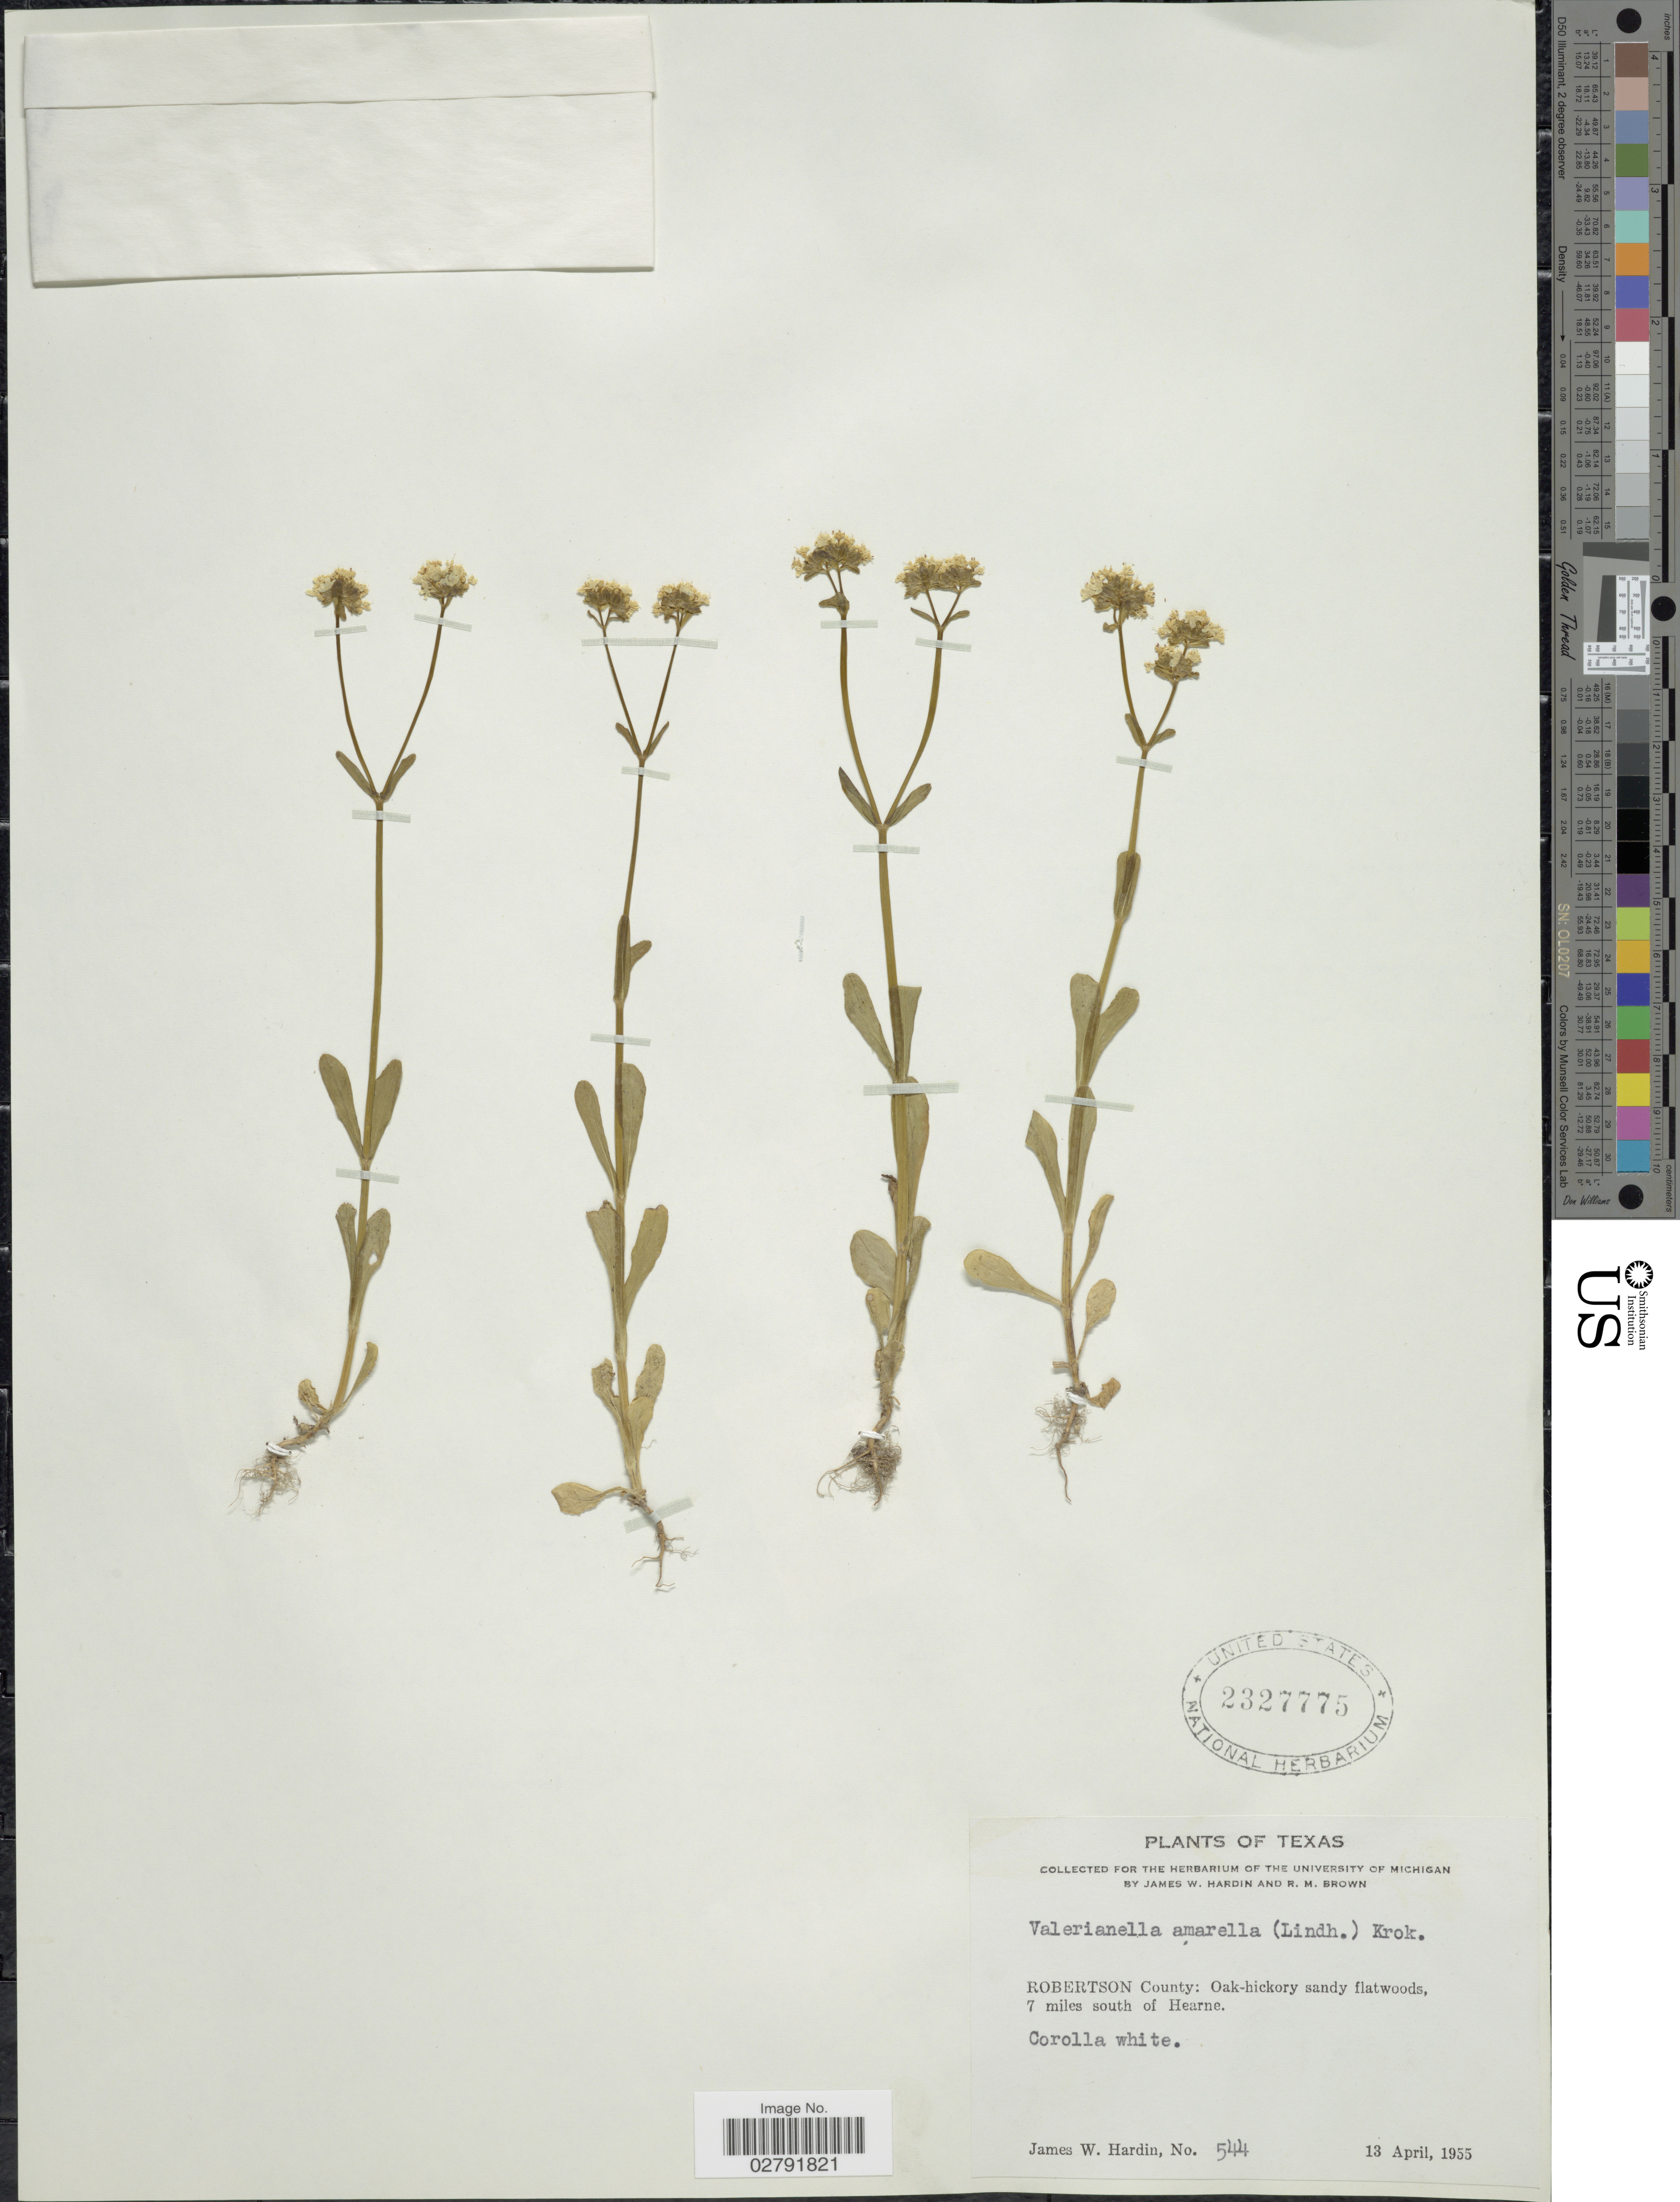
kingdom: Plantae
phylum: Tracheophyta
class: Magnoliopsida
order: Dipsacales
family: Caprifoliaceae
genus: Valerianella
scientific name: Valerianella amarella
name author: (Lindl. ex Engelm.) Krok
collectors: J. W. Hardin & R. M. Brown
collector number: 644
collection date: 1955-04-13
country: United States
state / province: Texas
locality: Robertson County: Oak-hickory sandy flatwoods, 7 miles south of Hearne.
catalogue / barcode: US 2327775